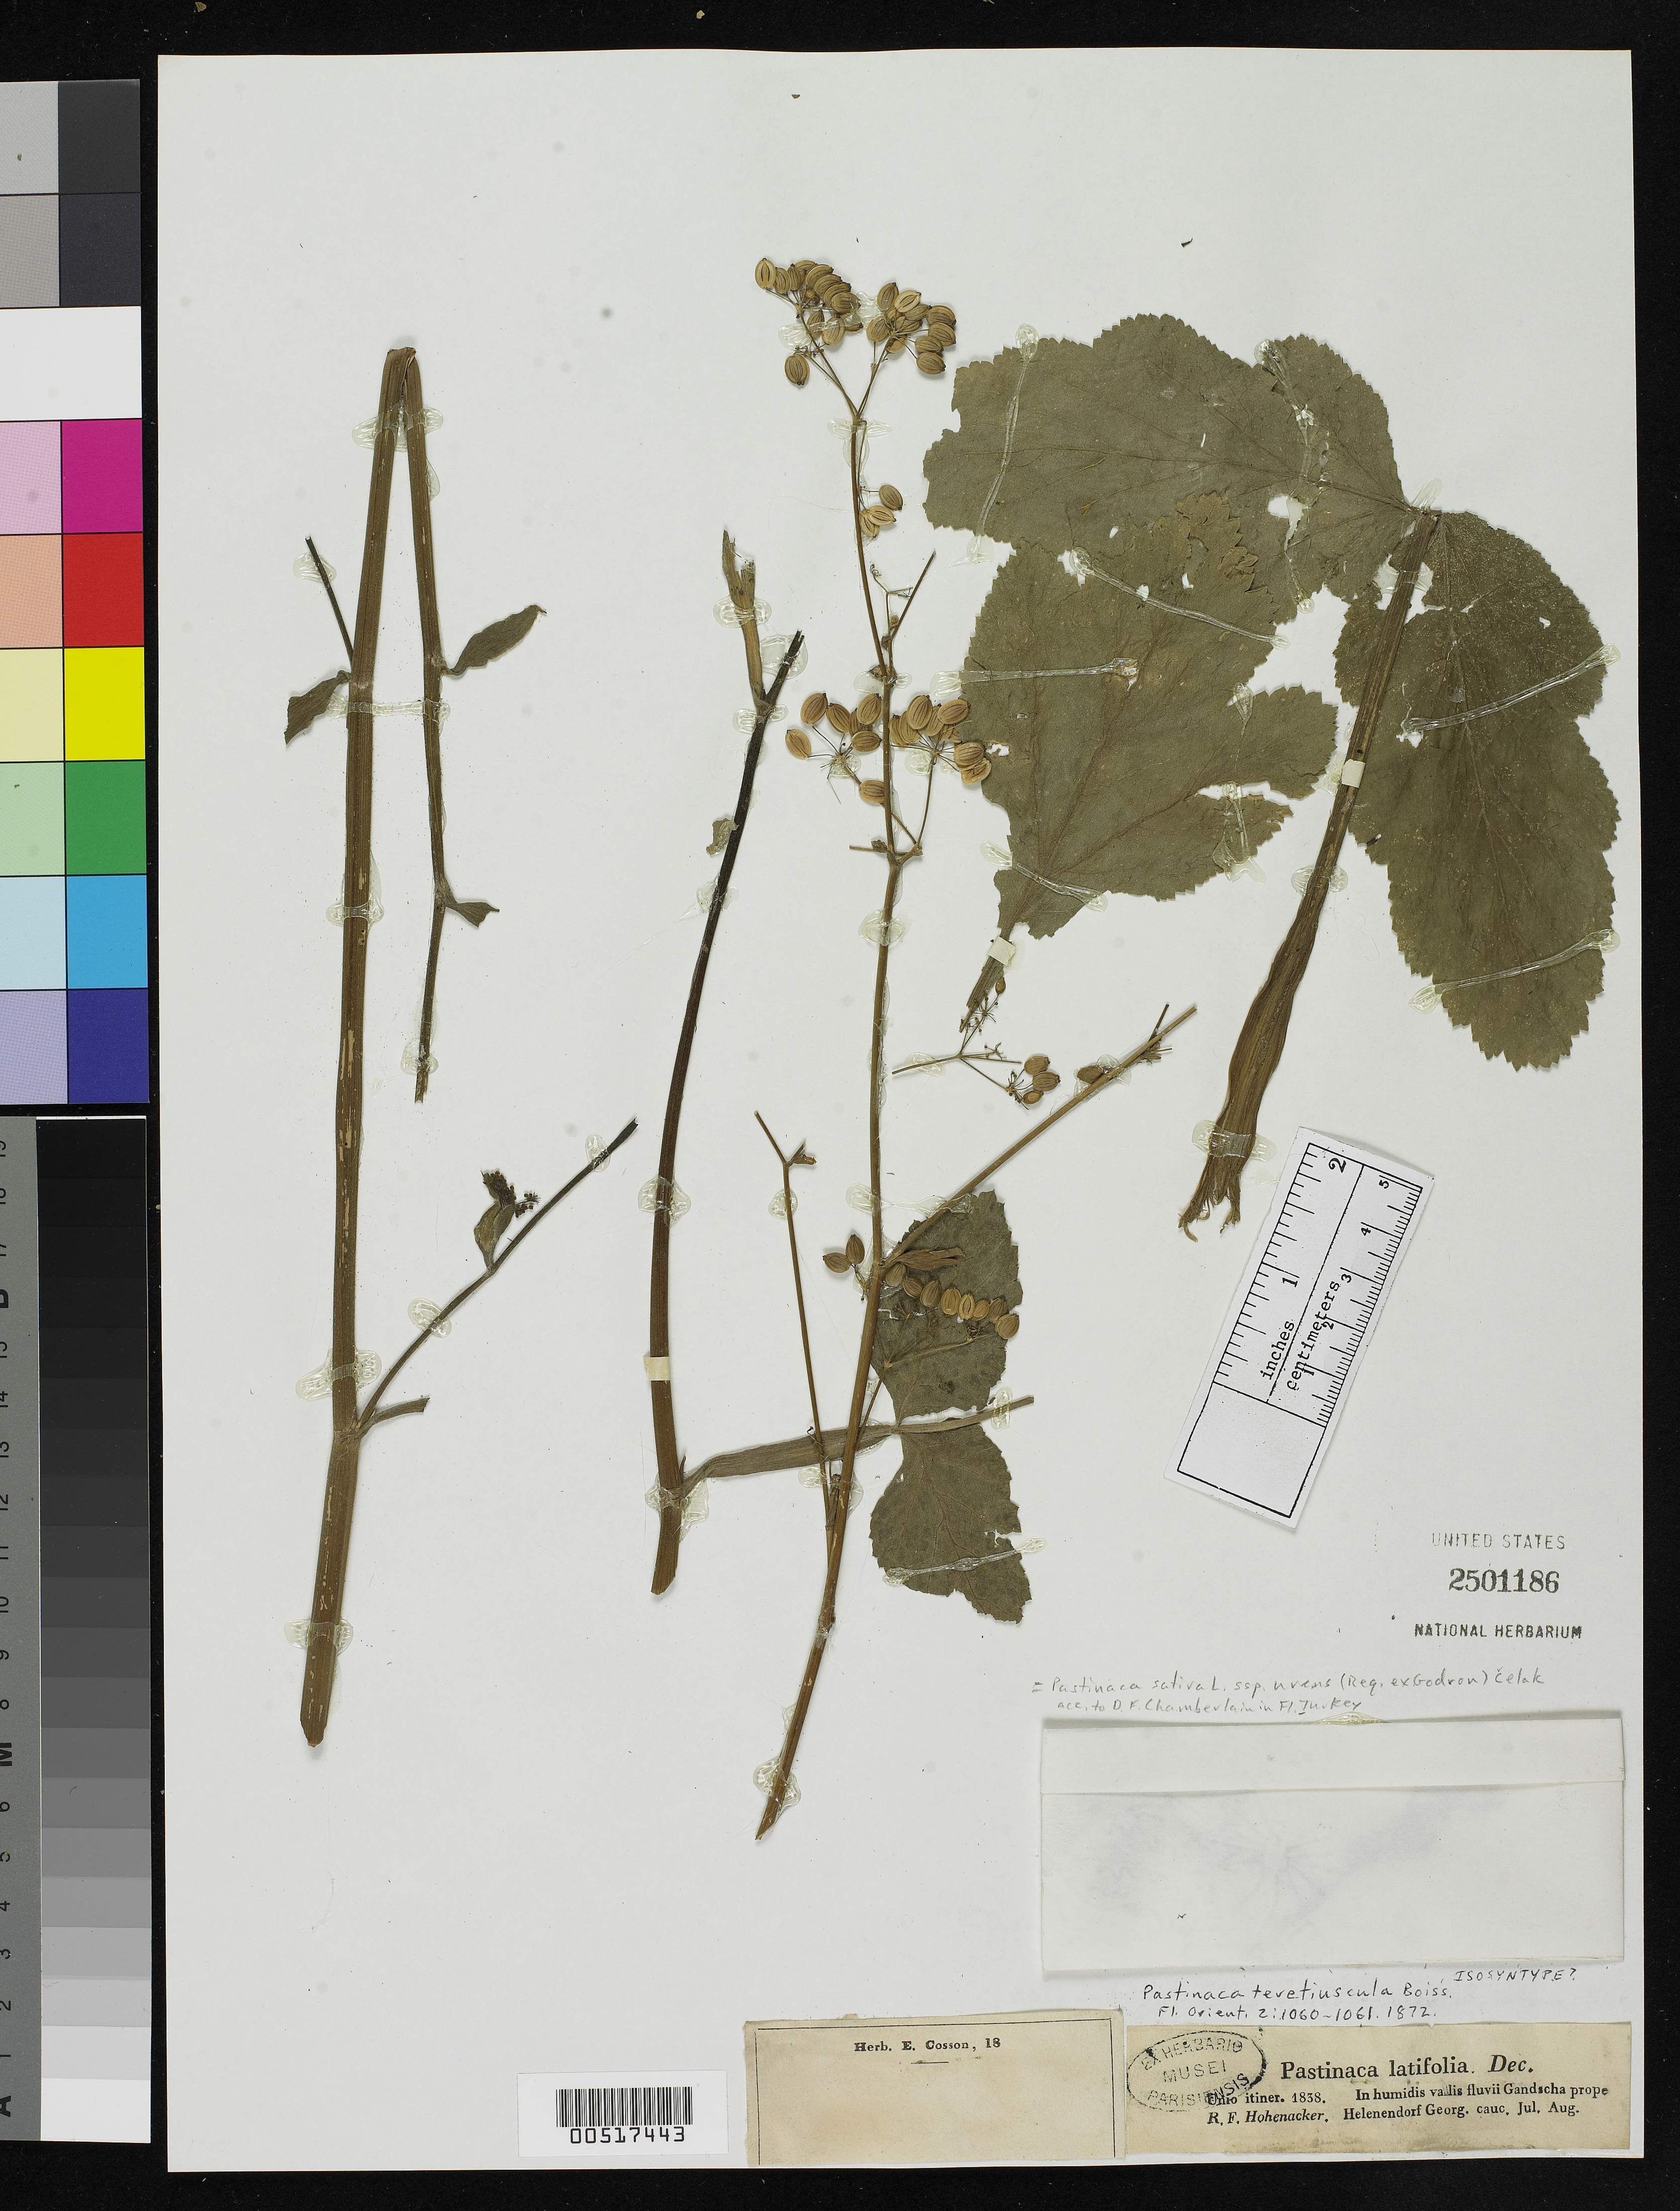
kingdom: Plantae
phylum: Tracheophyta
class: Magnoliopsida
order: Apiales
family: Apiaceae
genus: Pastinaca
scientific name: Pastinaca teretiuscula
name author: Boiss.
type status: Possible Isosyntype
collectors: R. F. Hohenacker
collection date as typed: Jul 1838 to -- Aug 1838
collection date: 1838-07/1838-08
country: Azerbaijan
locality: Humidis Vallis fluvii Gandscha prope Helenendorf Georg. (on the label as Azerbaijan, USSR)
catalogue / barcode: US 2501186